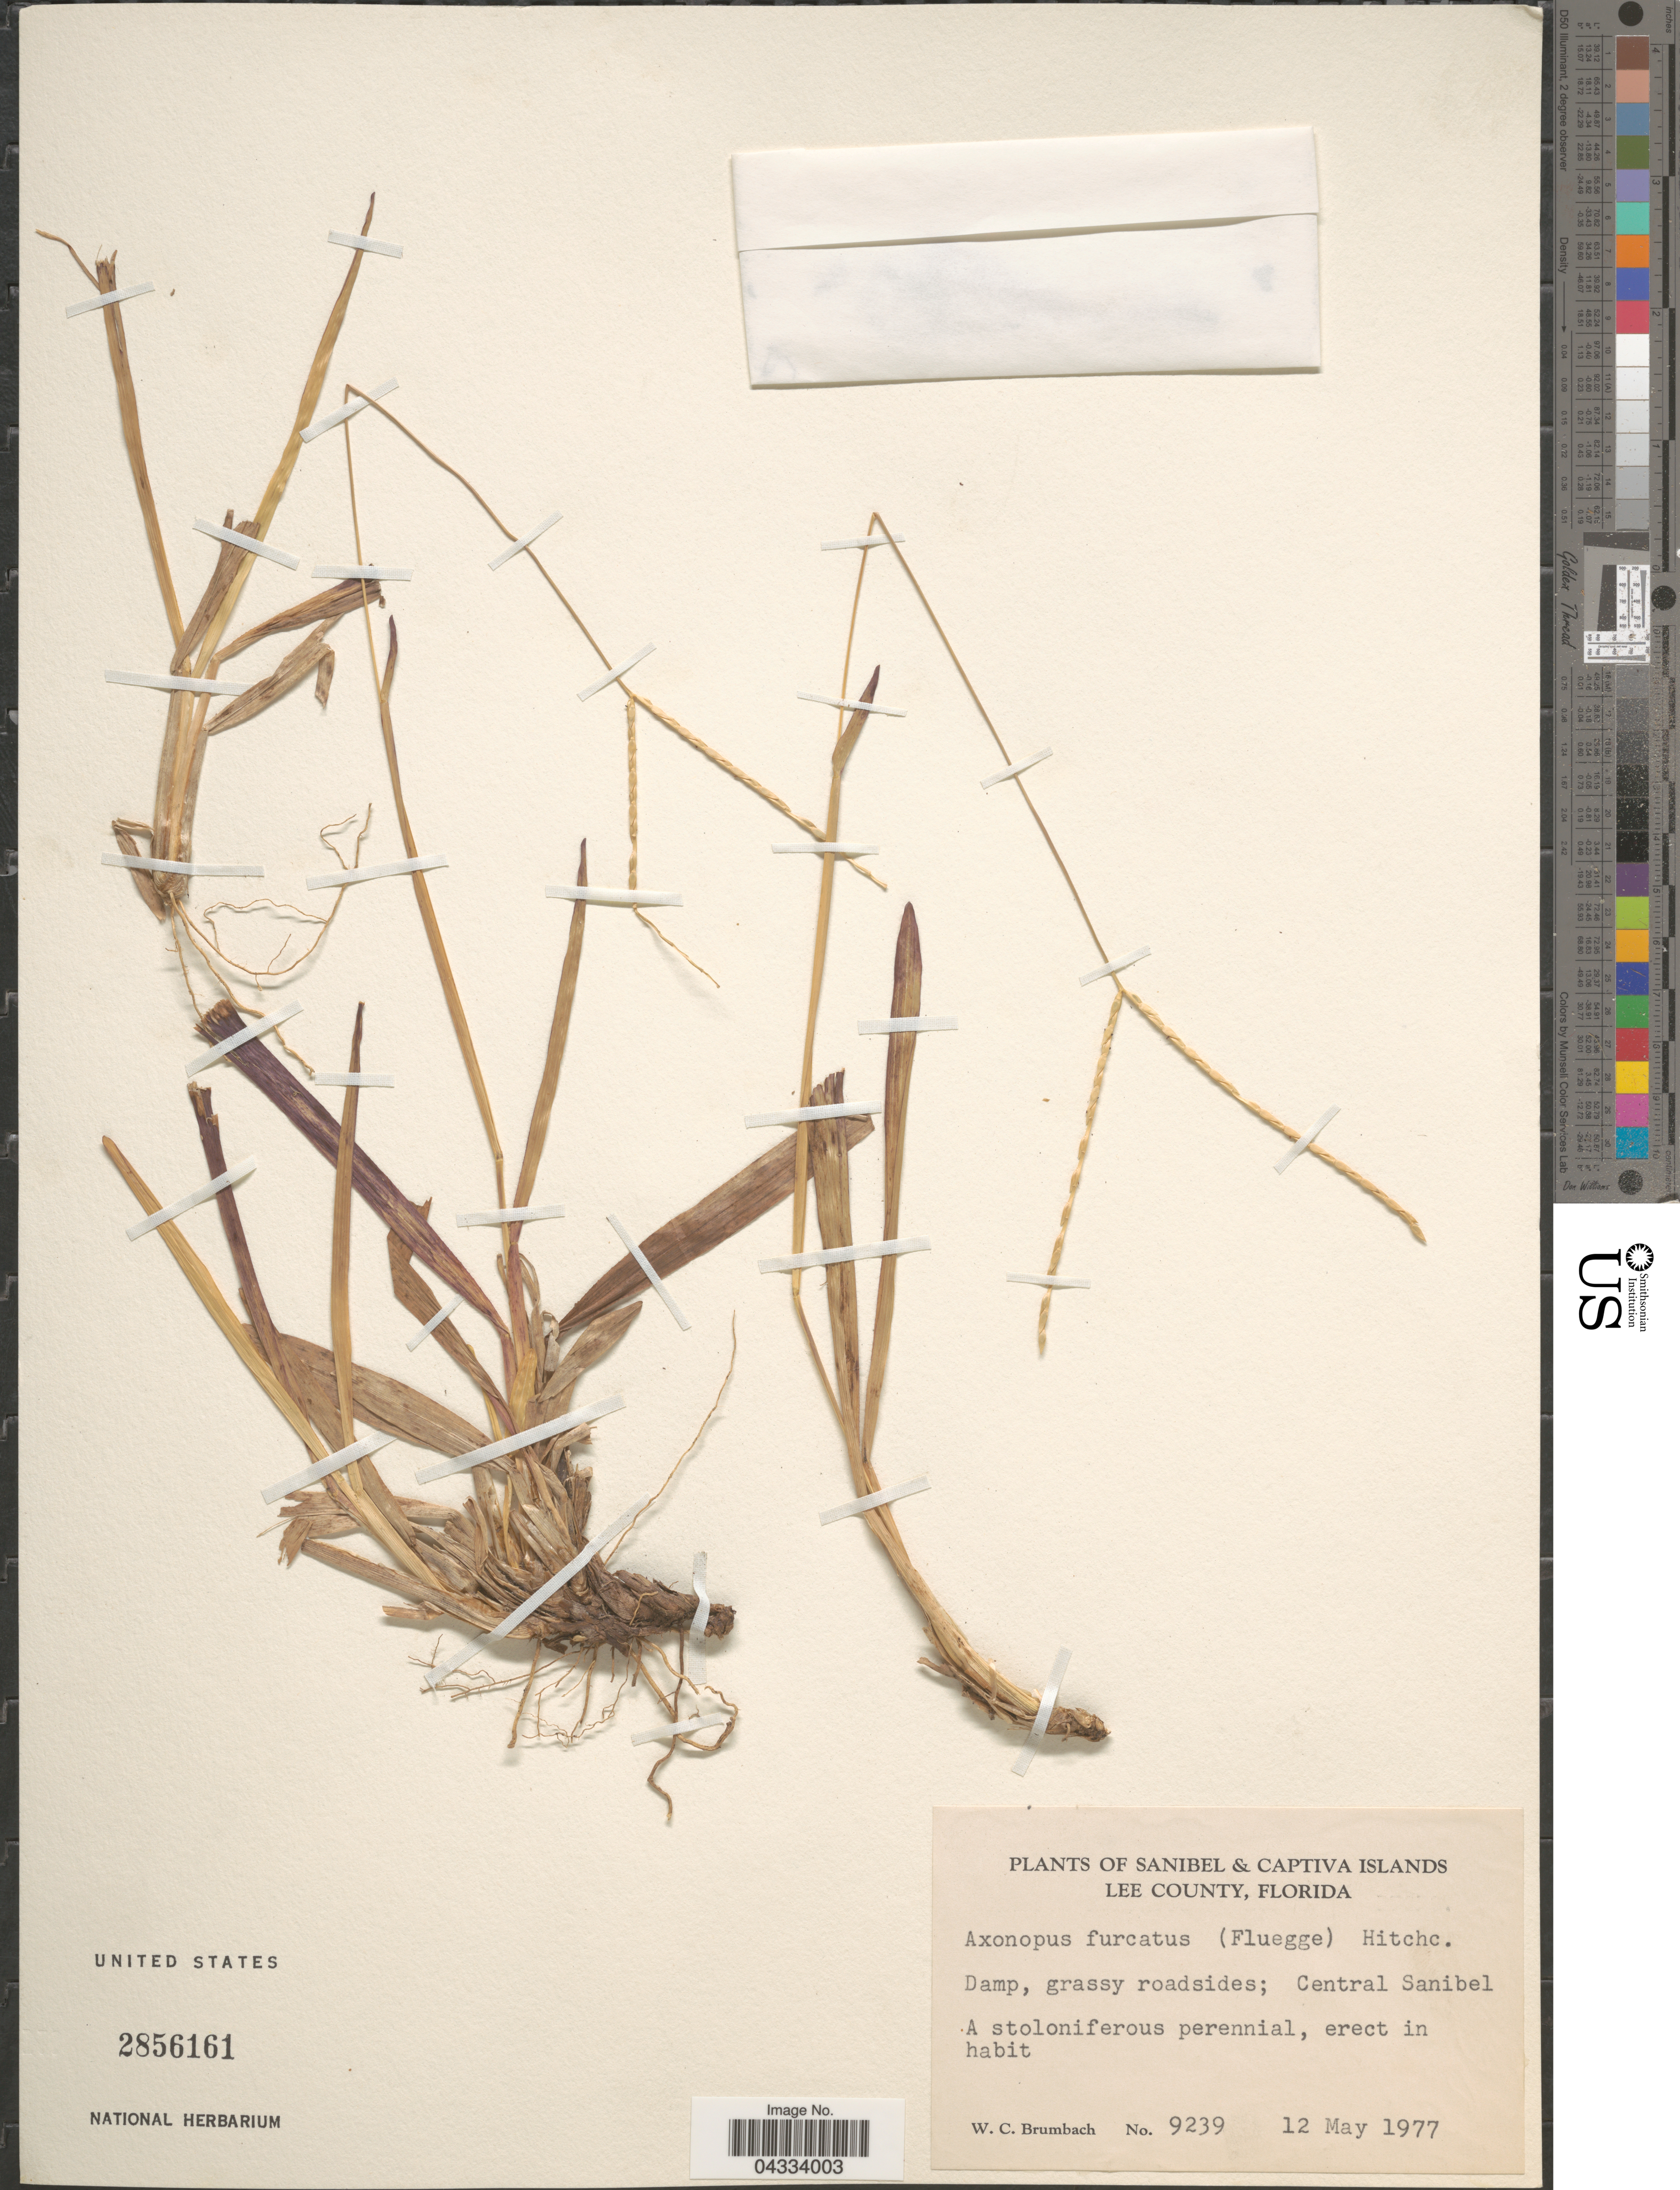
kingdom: Plantae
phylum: Tracheophyta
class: Liliopsida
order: Poales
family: Poaceae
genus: Axonopus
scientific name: Axonopus furcatus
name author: (Flüggé) Hitchc.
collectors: W. C. Brumbach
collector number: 9239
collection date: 1977-05-12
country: United States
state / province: Florida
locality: Sanibel & Captiva Islands. Lee County. Central Sanibel.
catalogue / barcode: US 2856161